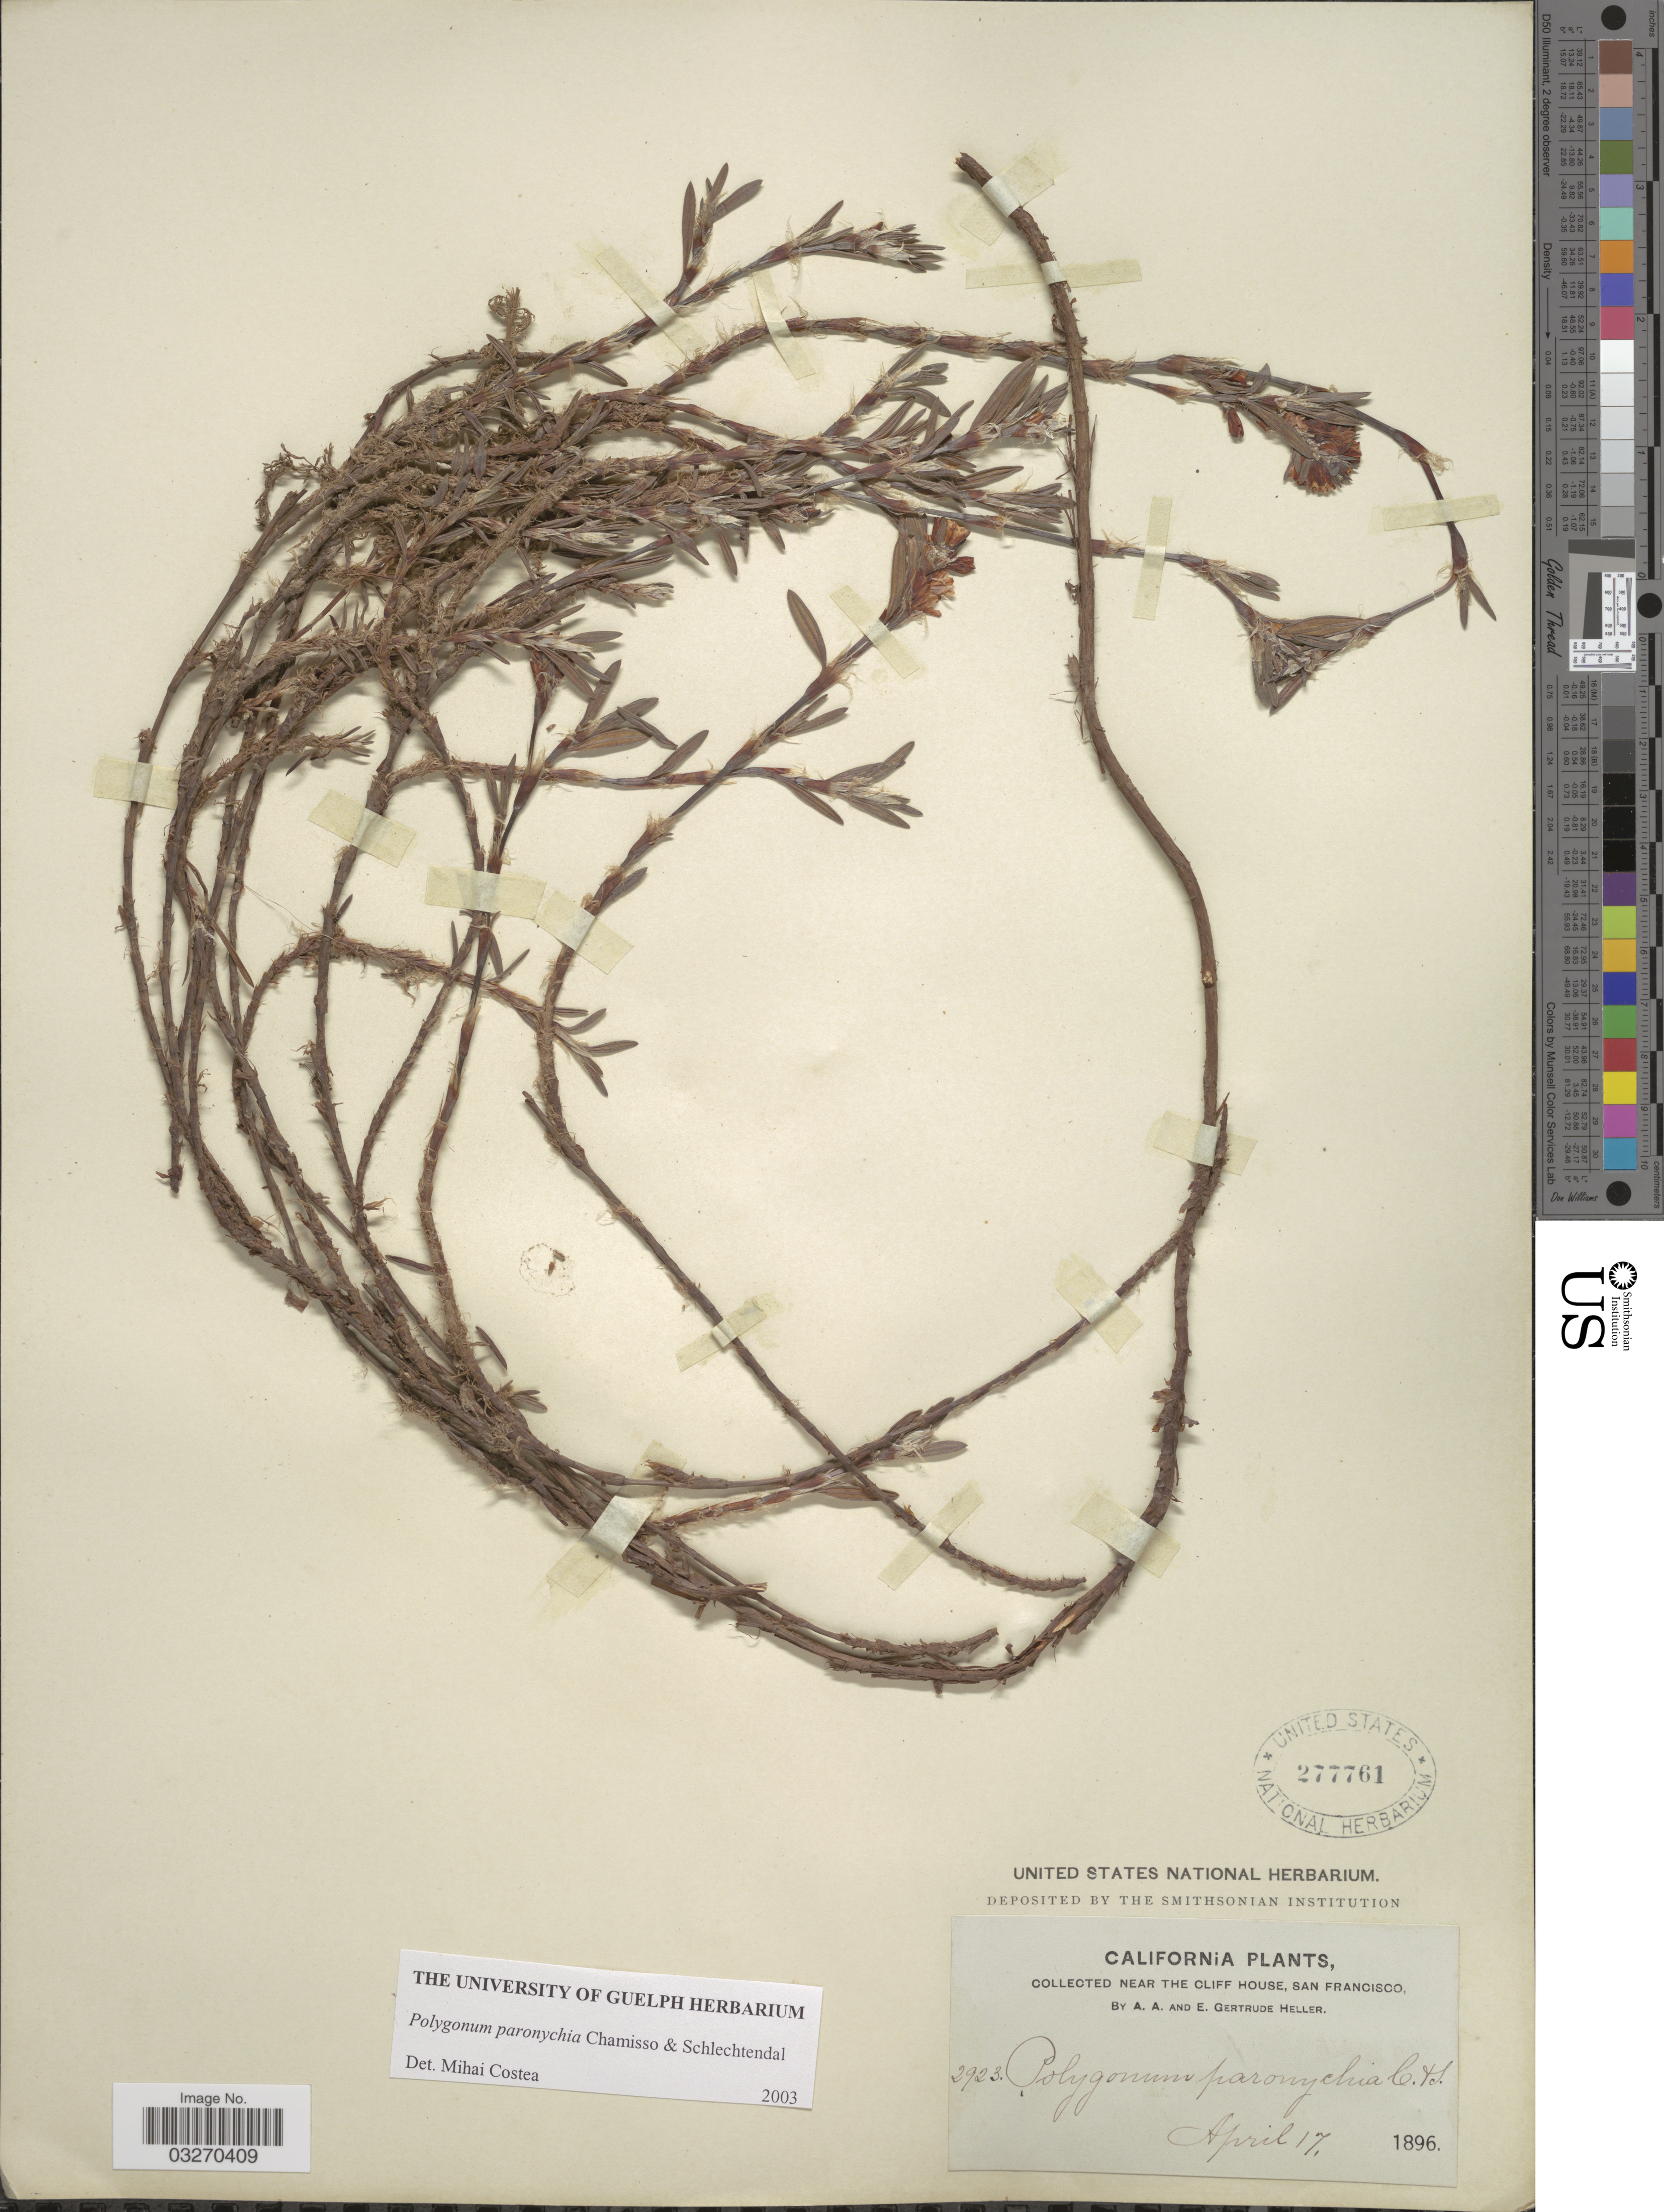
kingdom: Plantae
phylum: Tracheophyta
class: Magnoliopsida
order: Caryophyllales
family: Polygonaceae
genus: Polygonum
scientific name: Polygonum paronychia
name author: Cham. & Schltdl.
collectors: A. A. Heller & E. G. Heller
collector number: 2923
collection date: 1896-04-17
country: United States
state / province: California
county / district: San Francisco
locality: Near the Cliff House, San Francisco.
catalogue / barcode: US 277761